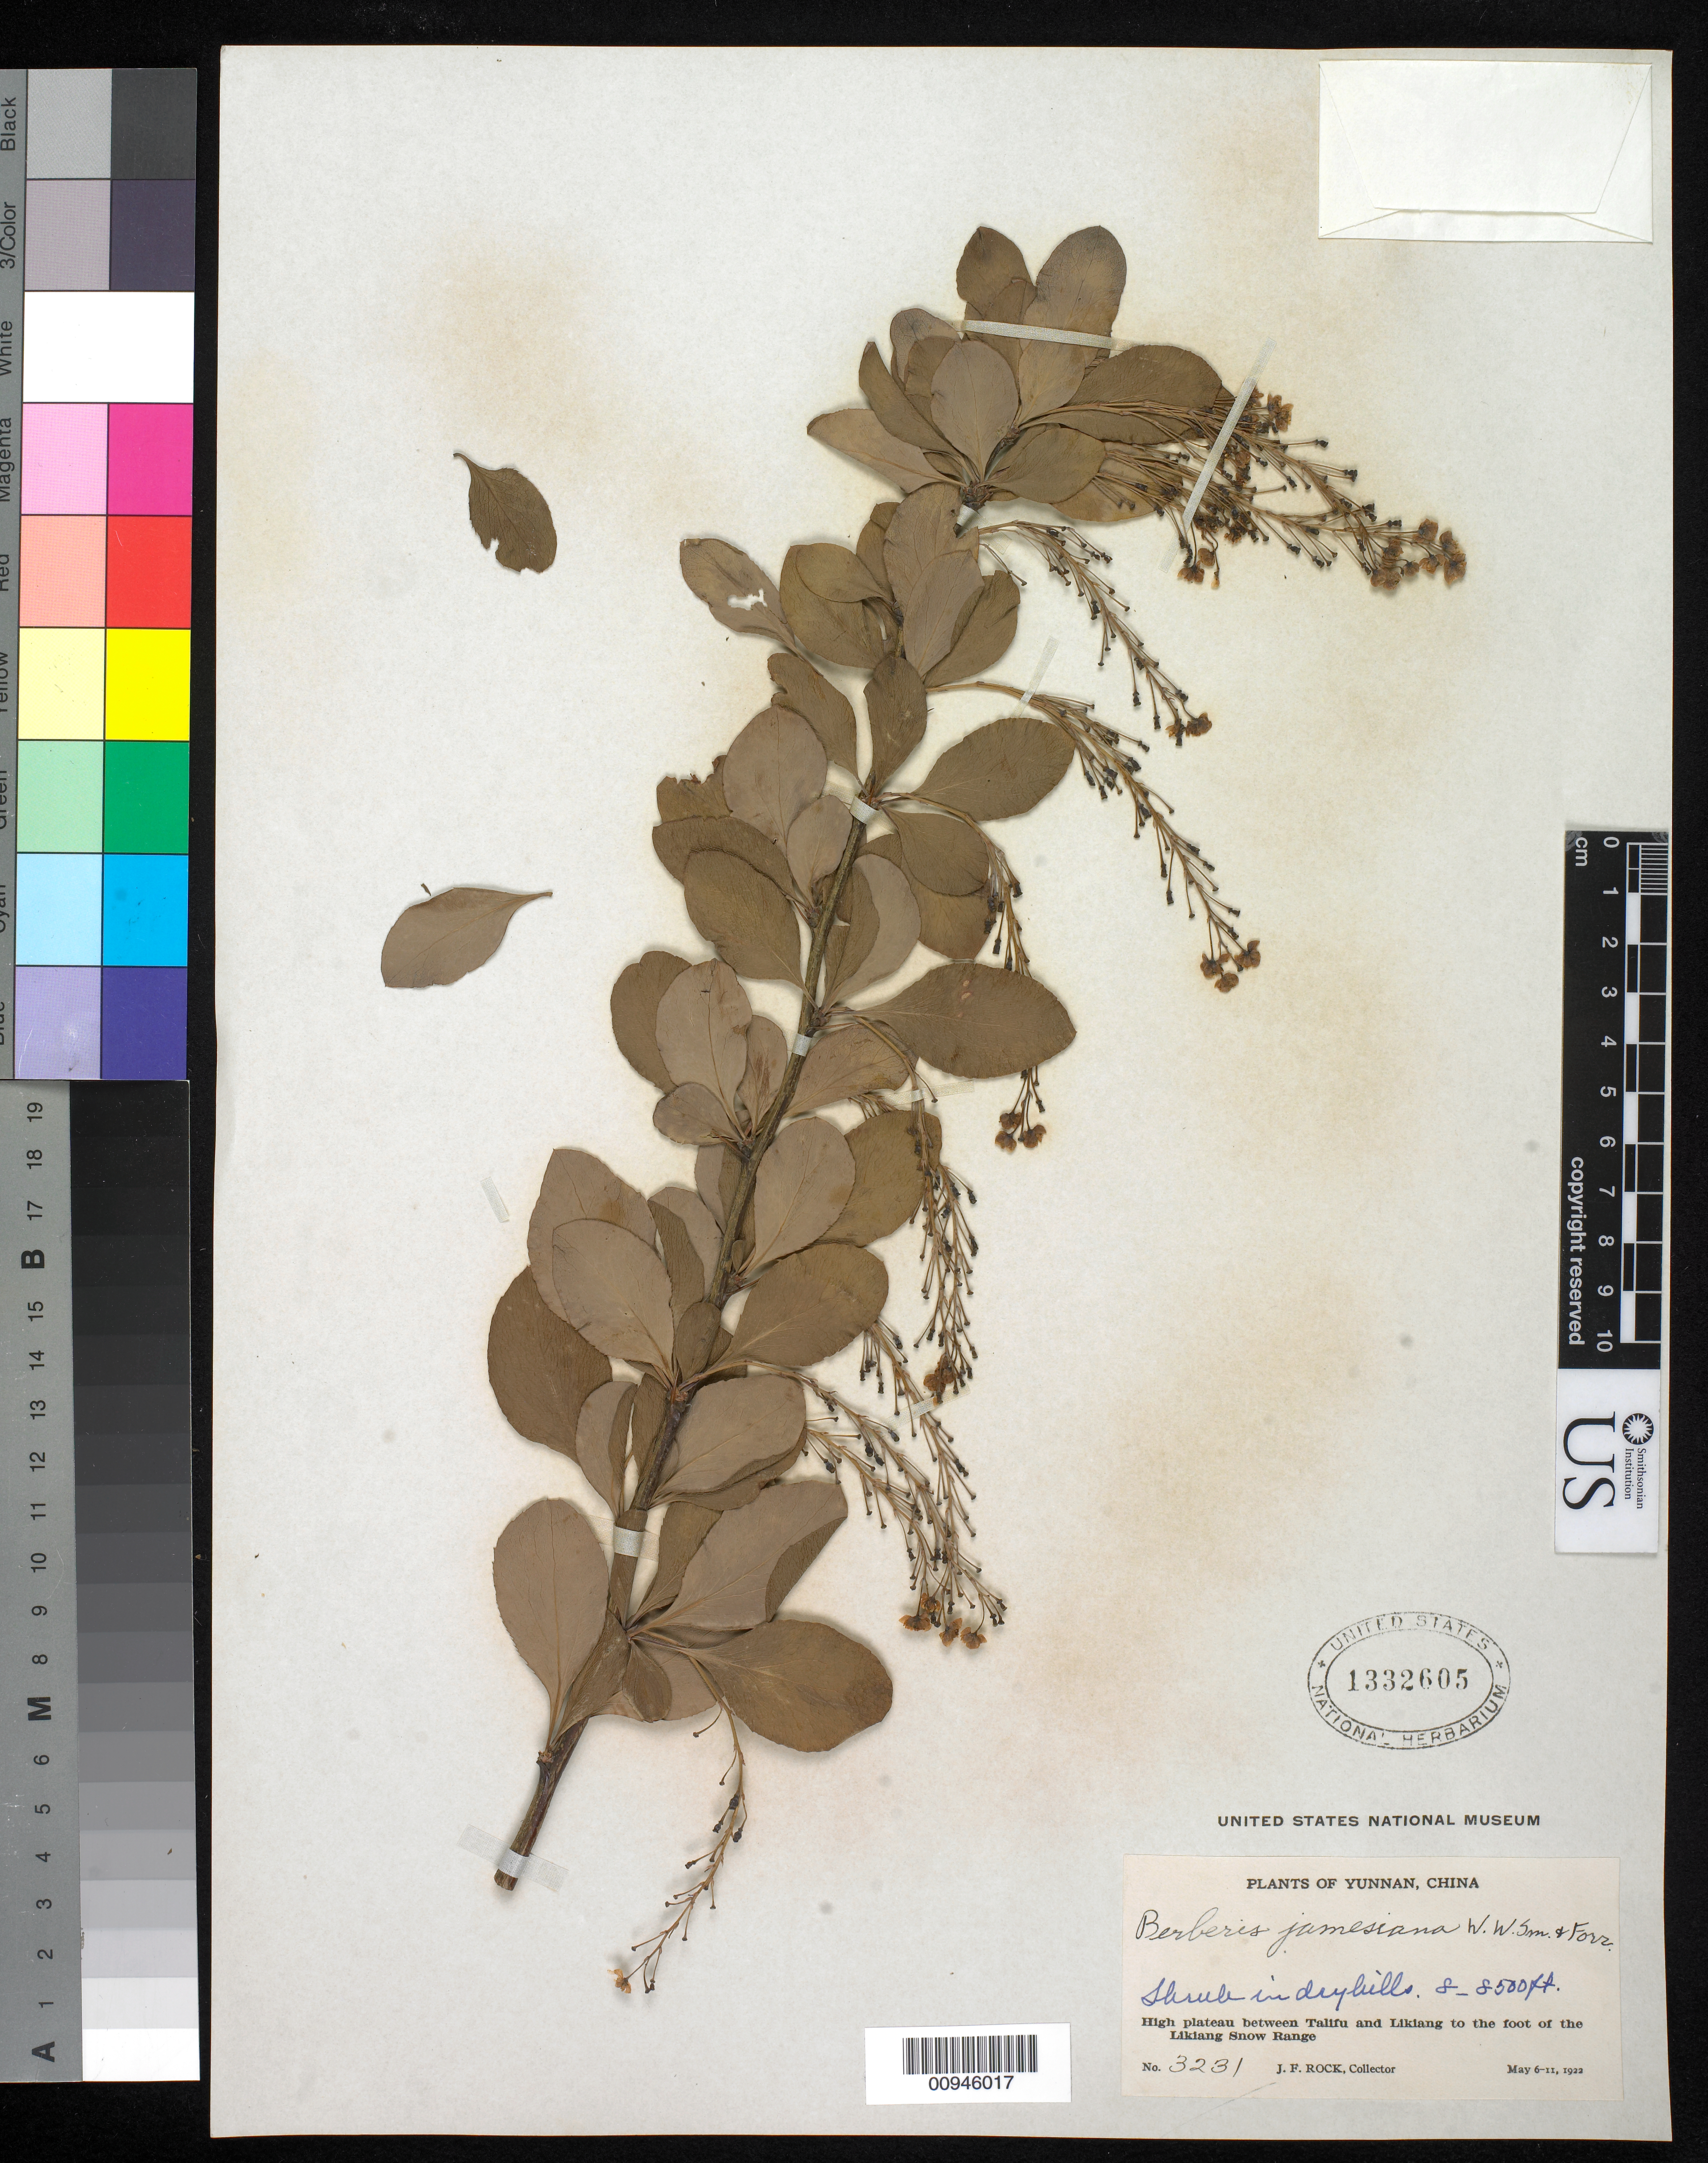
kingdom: Plantae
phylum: Tracheophyta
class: Magnoliopsida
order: Ranunculales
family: Berberidaceae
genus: Berberis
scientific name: Berberis jamesiana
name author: Forrest & W.W. Sm.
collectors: J. F. Rock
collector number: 3231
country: China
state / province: Yunnan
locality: High plateau between Talifu and Likiang to the foot of the Likiang Snow Range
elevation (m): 2438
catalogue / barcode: US 1332605